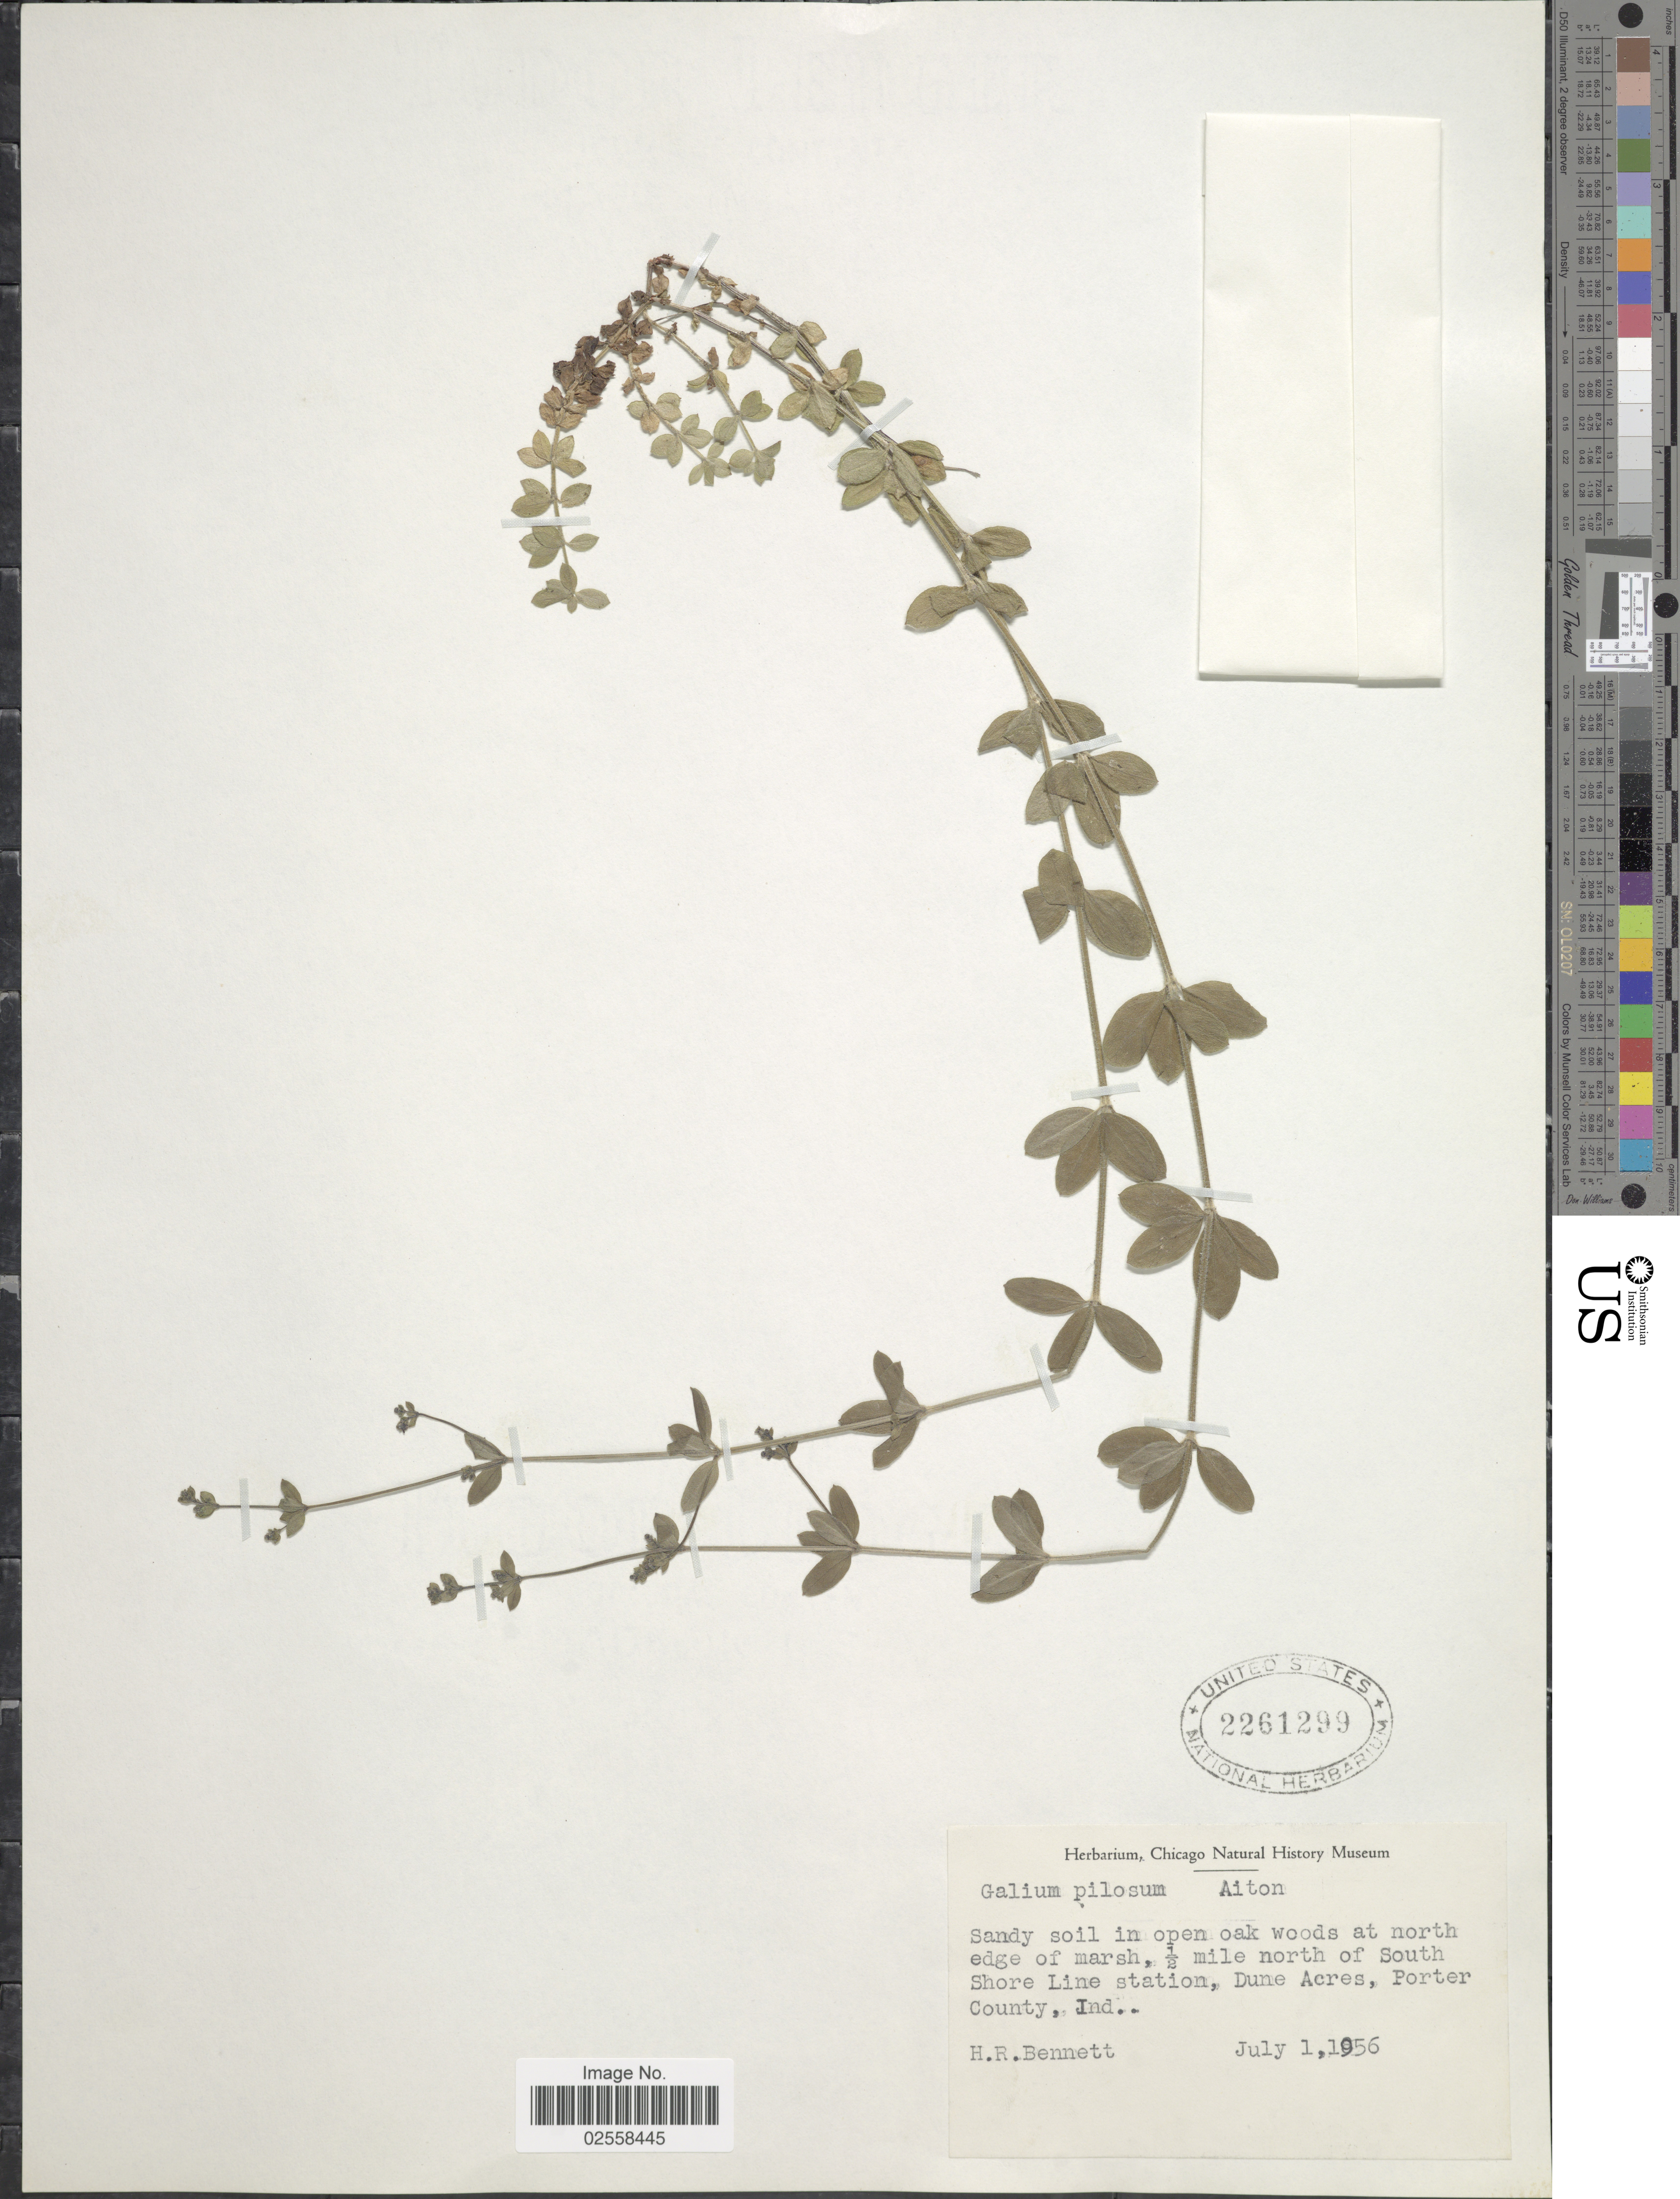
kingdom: Plantae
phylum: Tracheophyta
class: Magnoliopsida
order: Gentianales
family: Rubiaceae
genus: Galium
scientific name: Galium pilosum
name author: Aiton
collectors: H. R. Bennett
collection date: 1956-07-01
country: United States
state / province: Indiana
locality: Sandy soil in open oak woods at north edge of marsh, ½ mile north of South Shore Line station, Dune Acres, Porter County, Ind.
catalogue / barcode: US 2261299